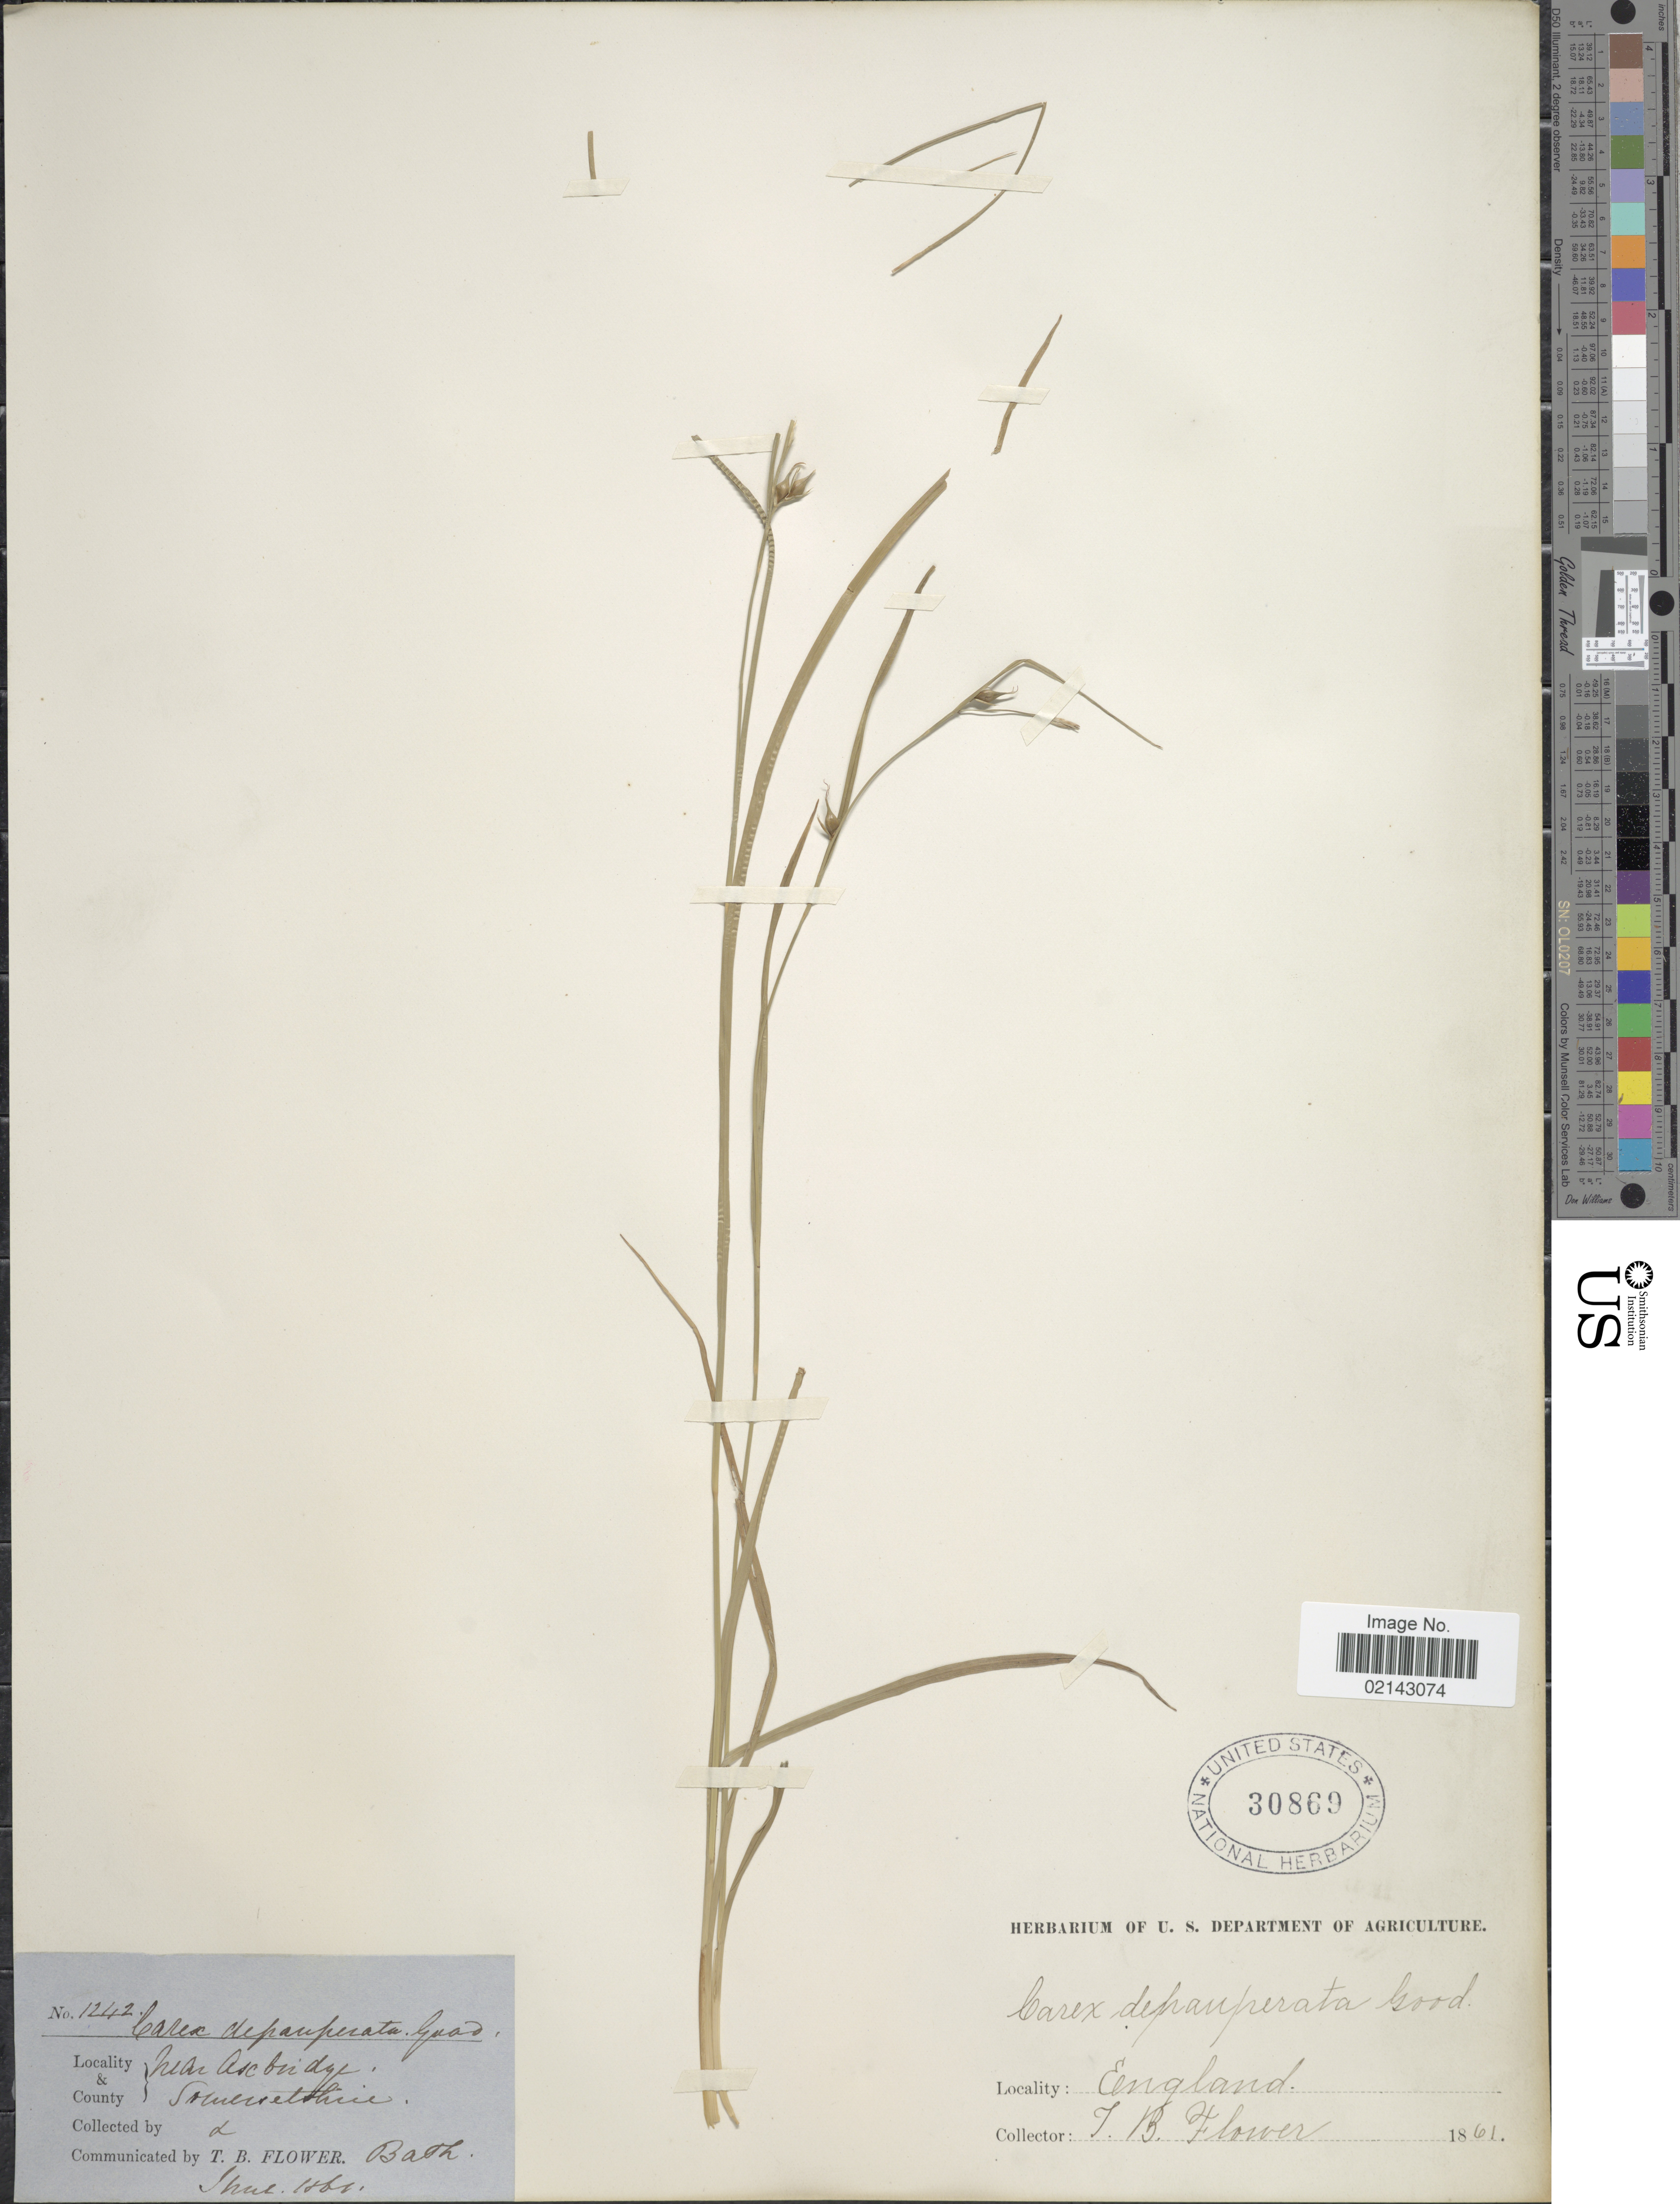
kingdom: Plantae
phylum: Tracheophyta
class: Liliopsida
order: Poales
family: Cyperaceae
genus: Carex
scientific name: Carex depauperata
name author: Curtis ex Woodw.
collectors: T. Flower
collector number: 1242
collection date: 1861-03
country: United Kingdom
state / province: England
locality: Near Axbridge. County: Somersetshire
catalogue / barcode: US 30869